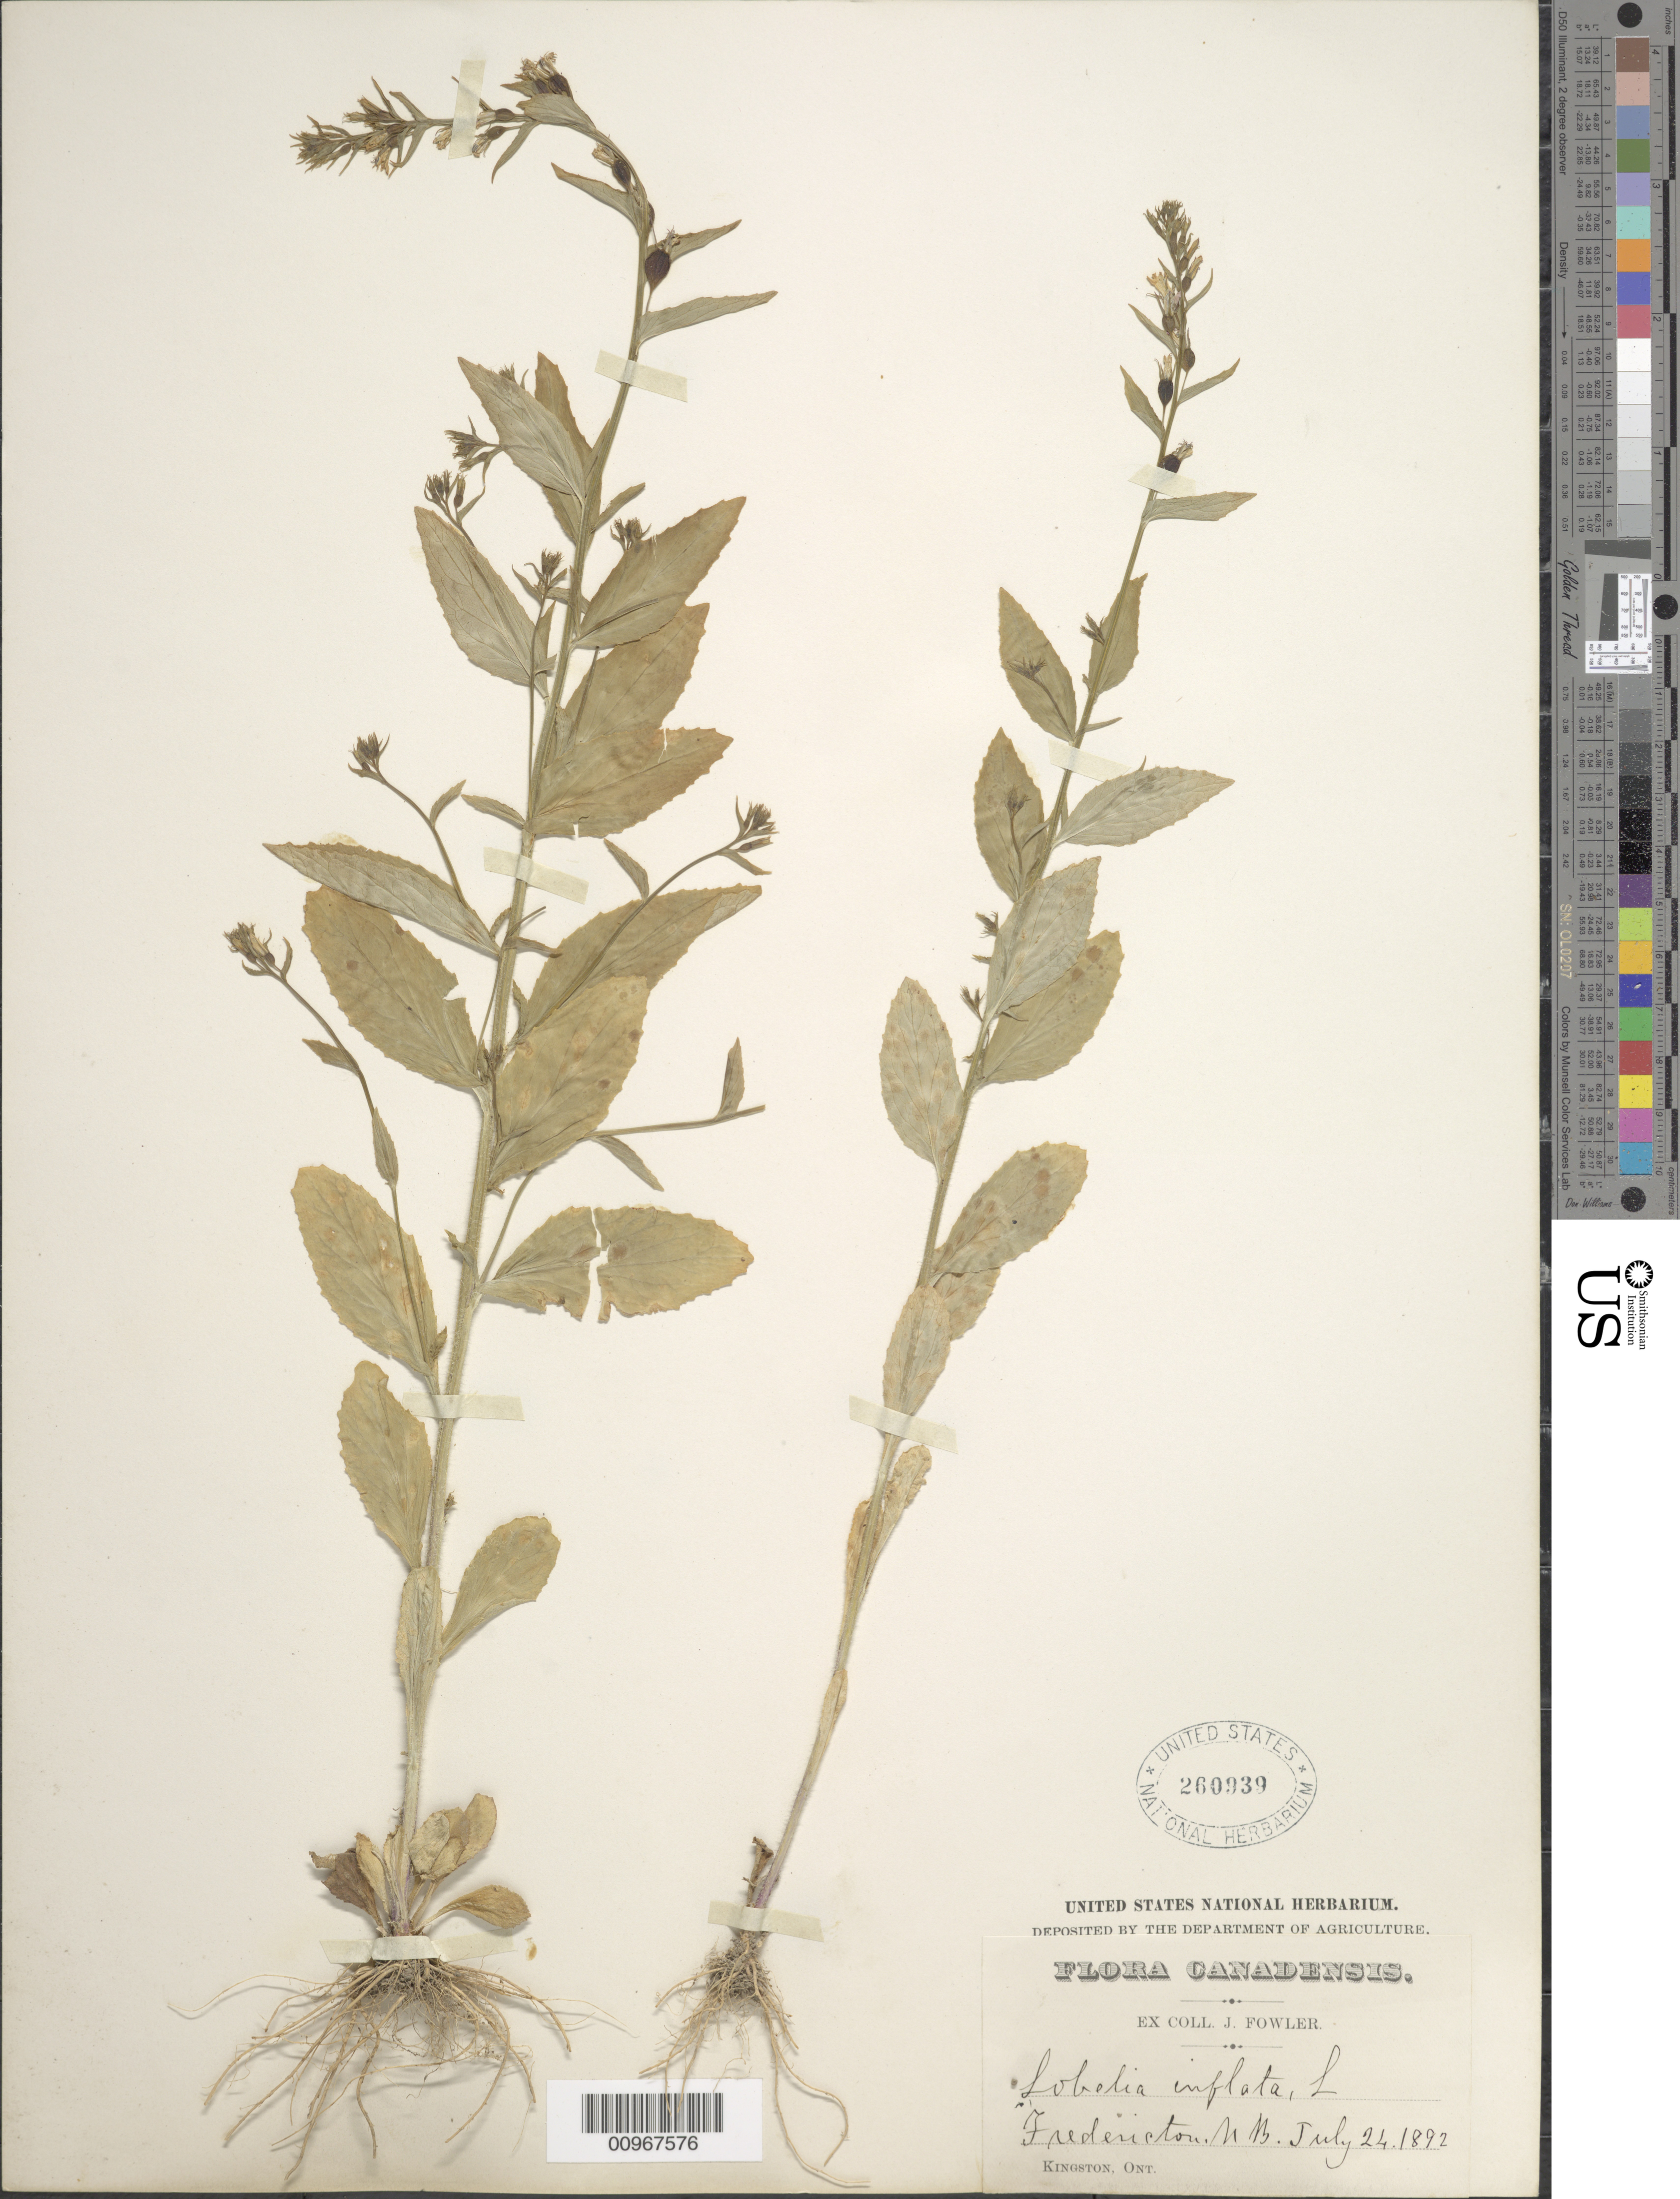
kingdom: Plantae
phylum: Tracheophyta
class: Magnoliopsida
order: Asterales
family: Campanulaceae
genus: Lobelia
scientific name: Lobelia inflata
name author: L.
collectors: J. P. Fowler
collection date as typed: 24 Jul 1892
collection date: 1892-07-24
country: Canada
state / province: New Brunswick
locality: Fredericton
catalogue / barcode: US 260939